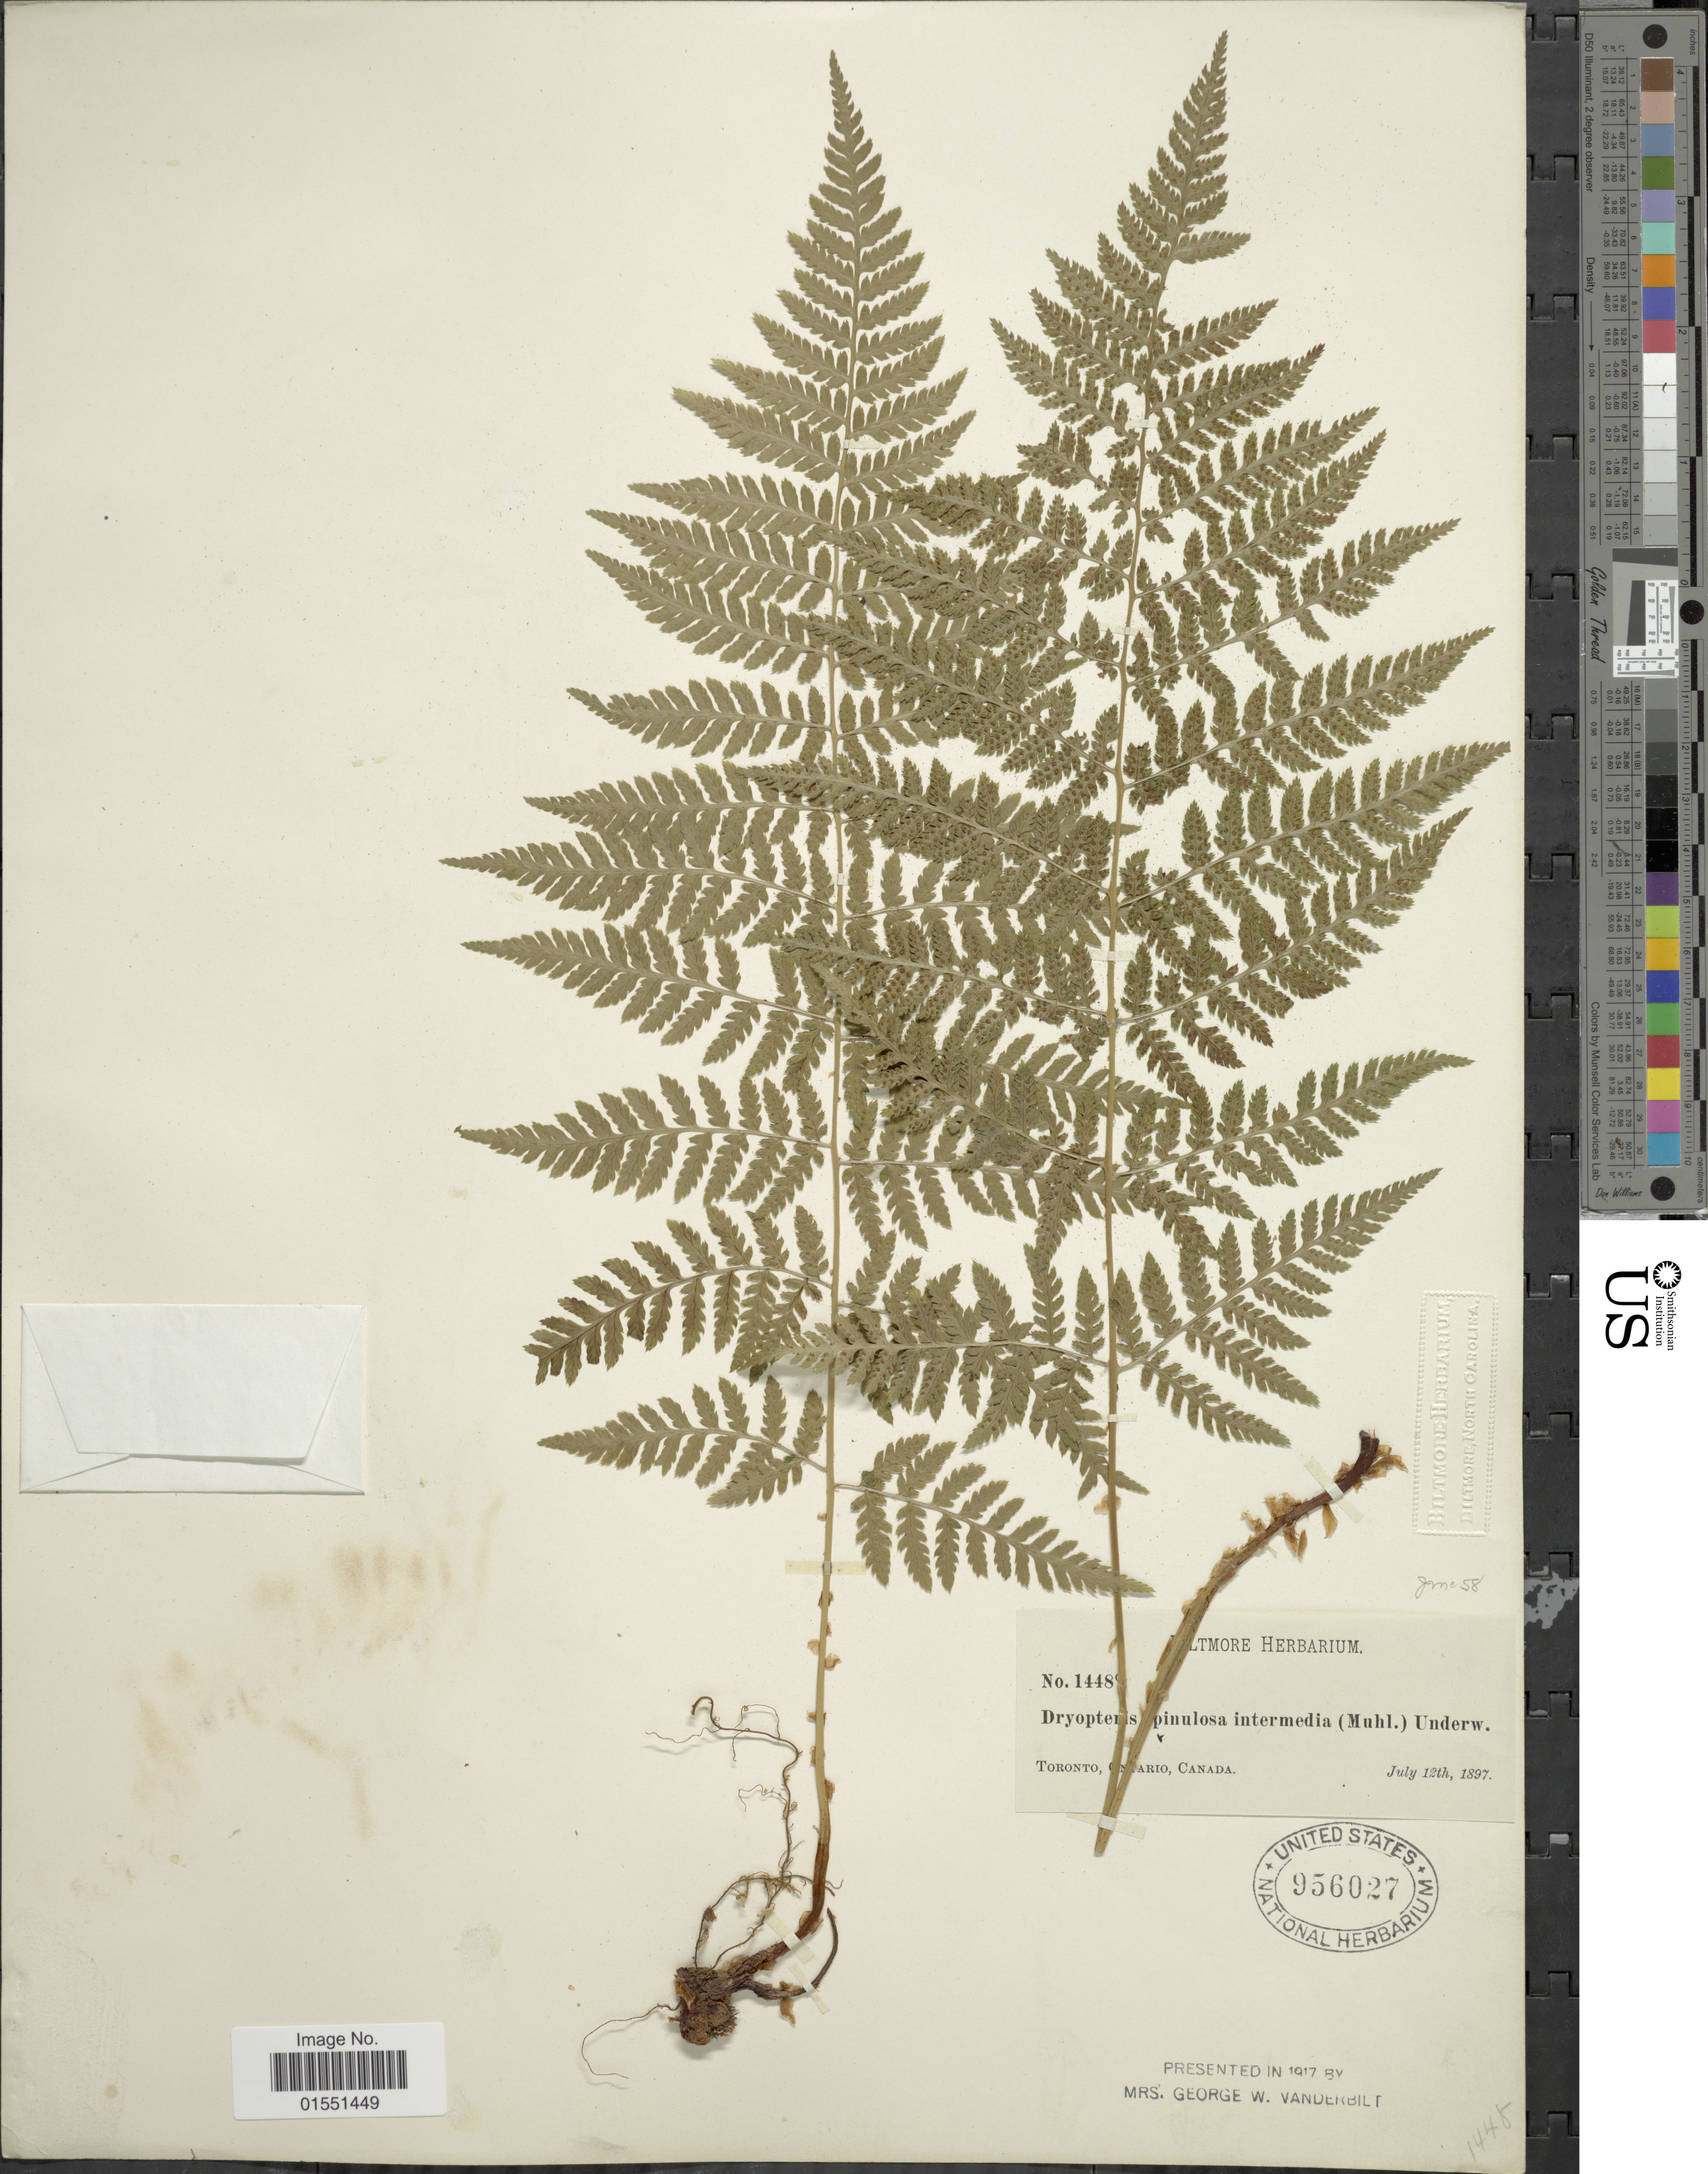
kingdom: Plantae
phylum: Tracheophyta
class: Polypodiopsida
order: Polypodiales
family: Dryopteridaceae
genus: Dryopteris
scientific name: Dryopteris intermedia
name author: (Muhl.) A. Gray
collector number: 1448!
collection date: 1897-07-12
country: Canada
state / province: Ontario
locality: Toronto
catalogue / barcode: US 956027